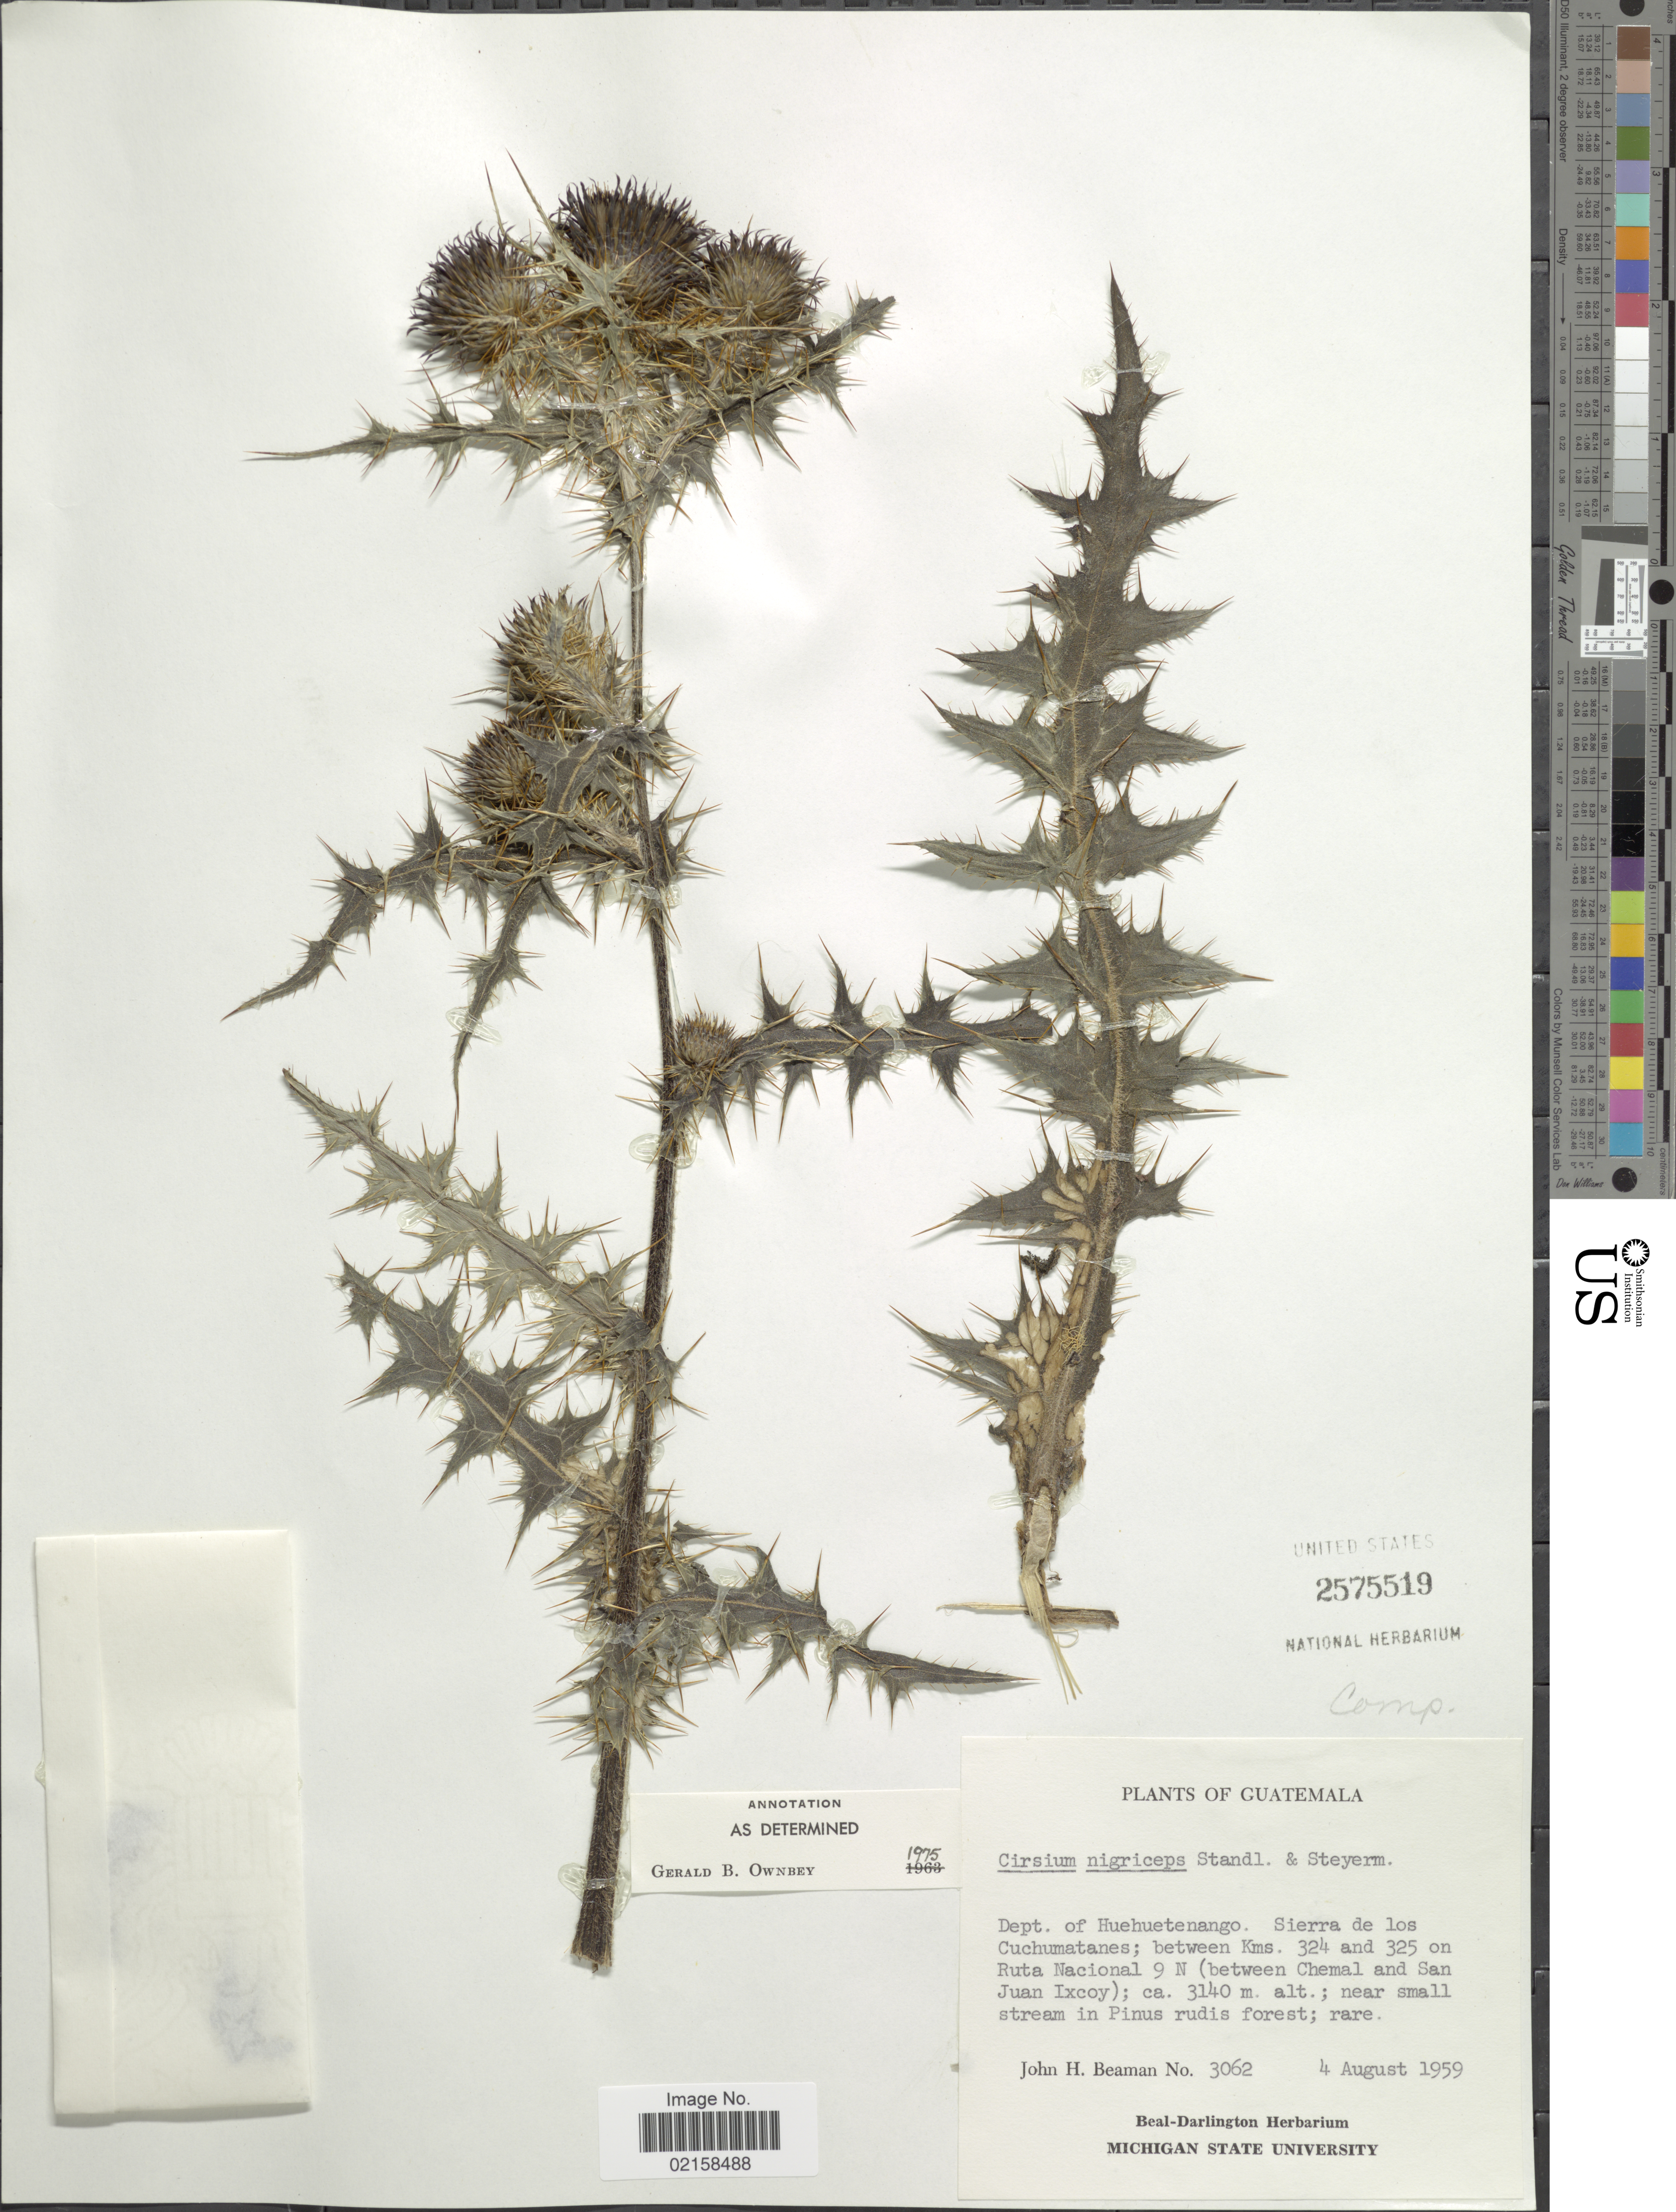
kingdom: Plantae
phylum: Tracheophyta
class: Magnoliopsida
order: Asterales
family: Asteraceae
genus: Cirsium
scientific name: Cirsium nigriceps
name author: Standl. & Steyerm.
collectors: J. H. Beaman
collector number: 3062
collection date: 1959-08-04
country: Guatemala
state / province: Huehuetenango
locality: Sierra de los Cuchumatanes; between Kms. 324 and 325 on Ruta Nacional 9 N (between Chemal and San Juan Ixcoy); near small stream.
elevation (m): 3140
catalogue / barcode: US 2575519